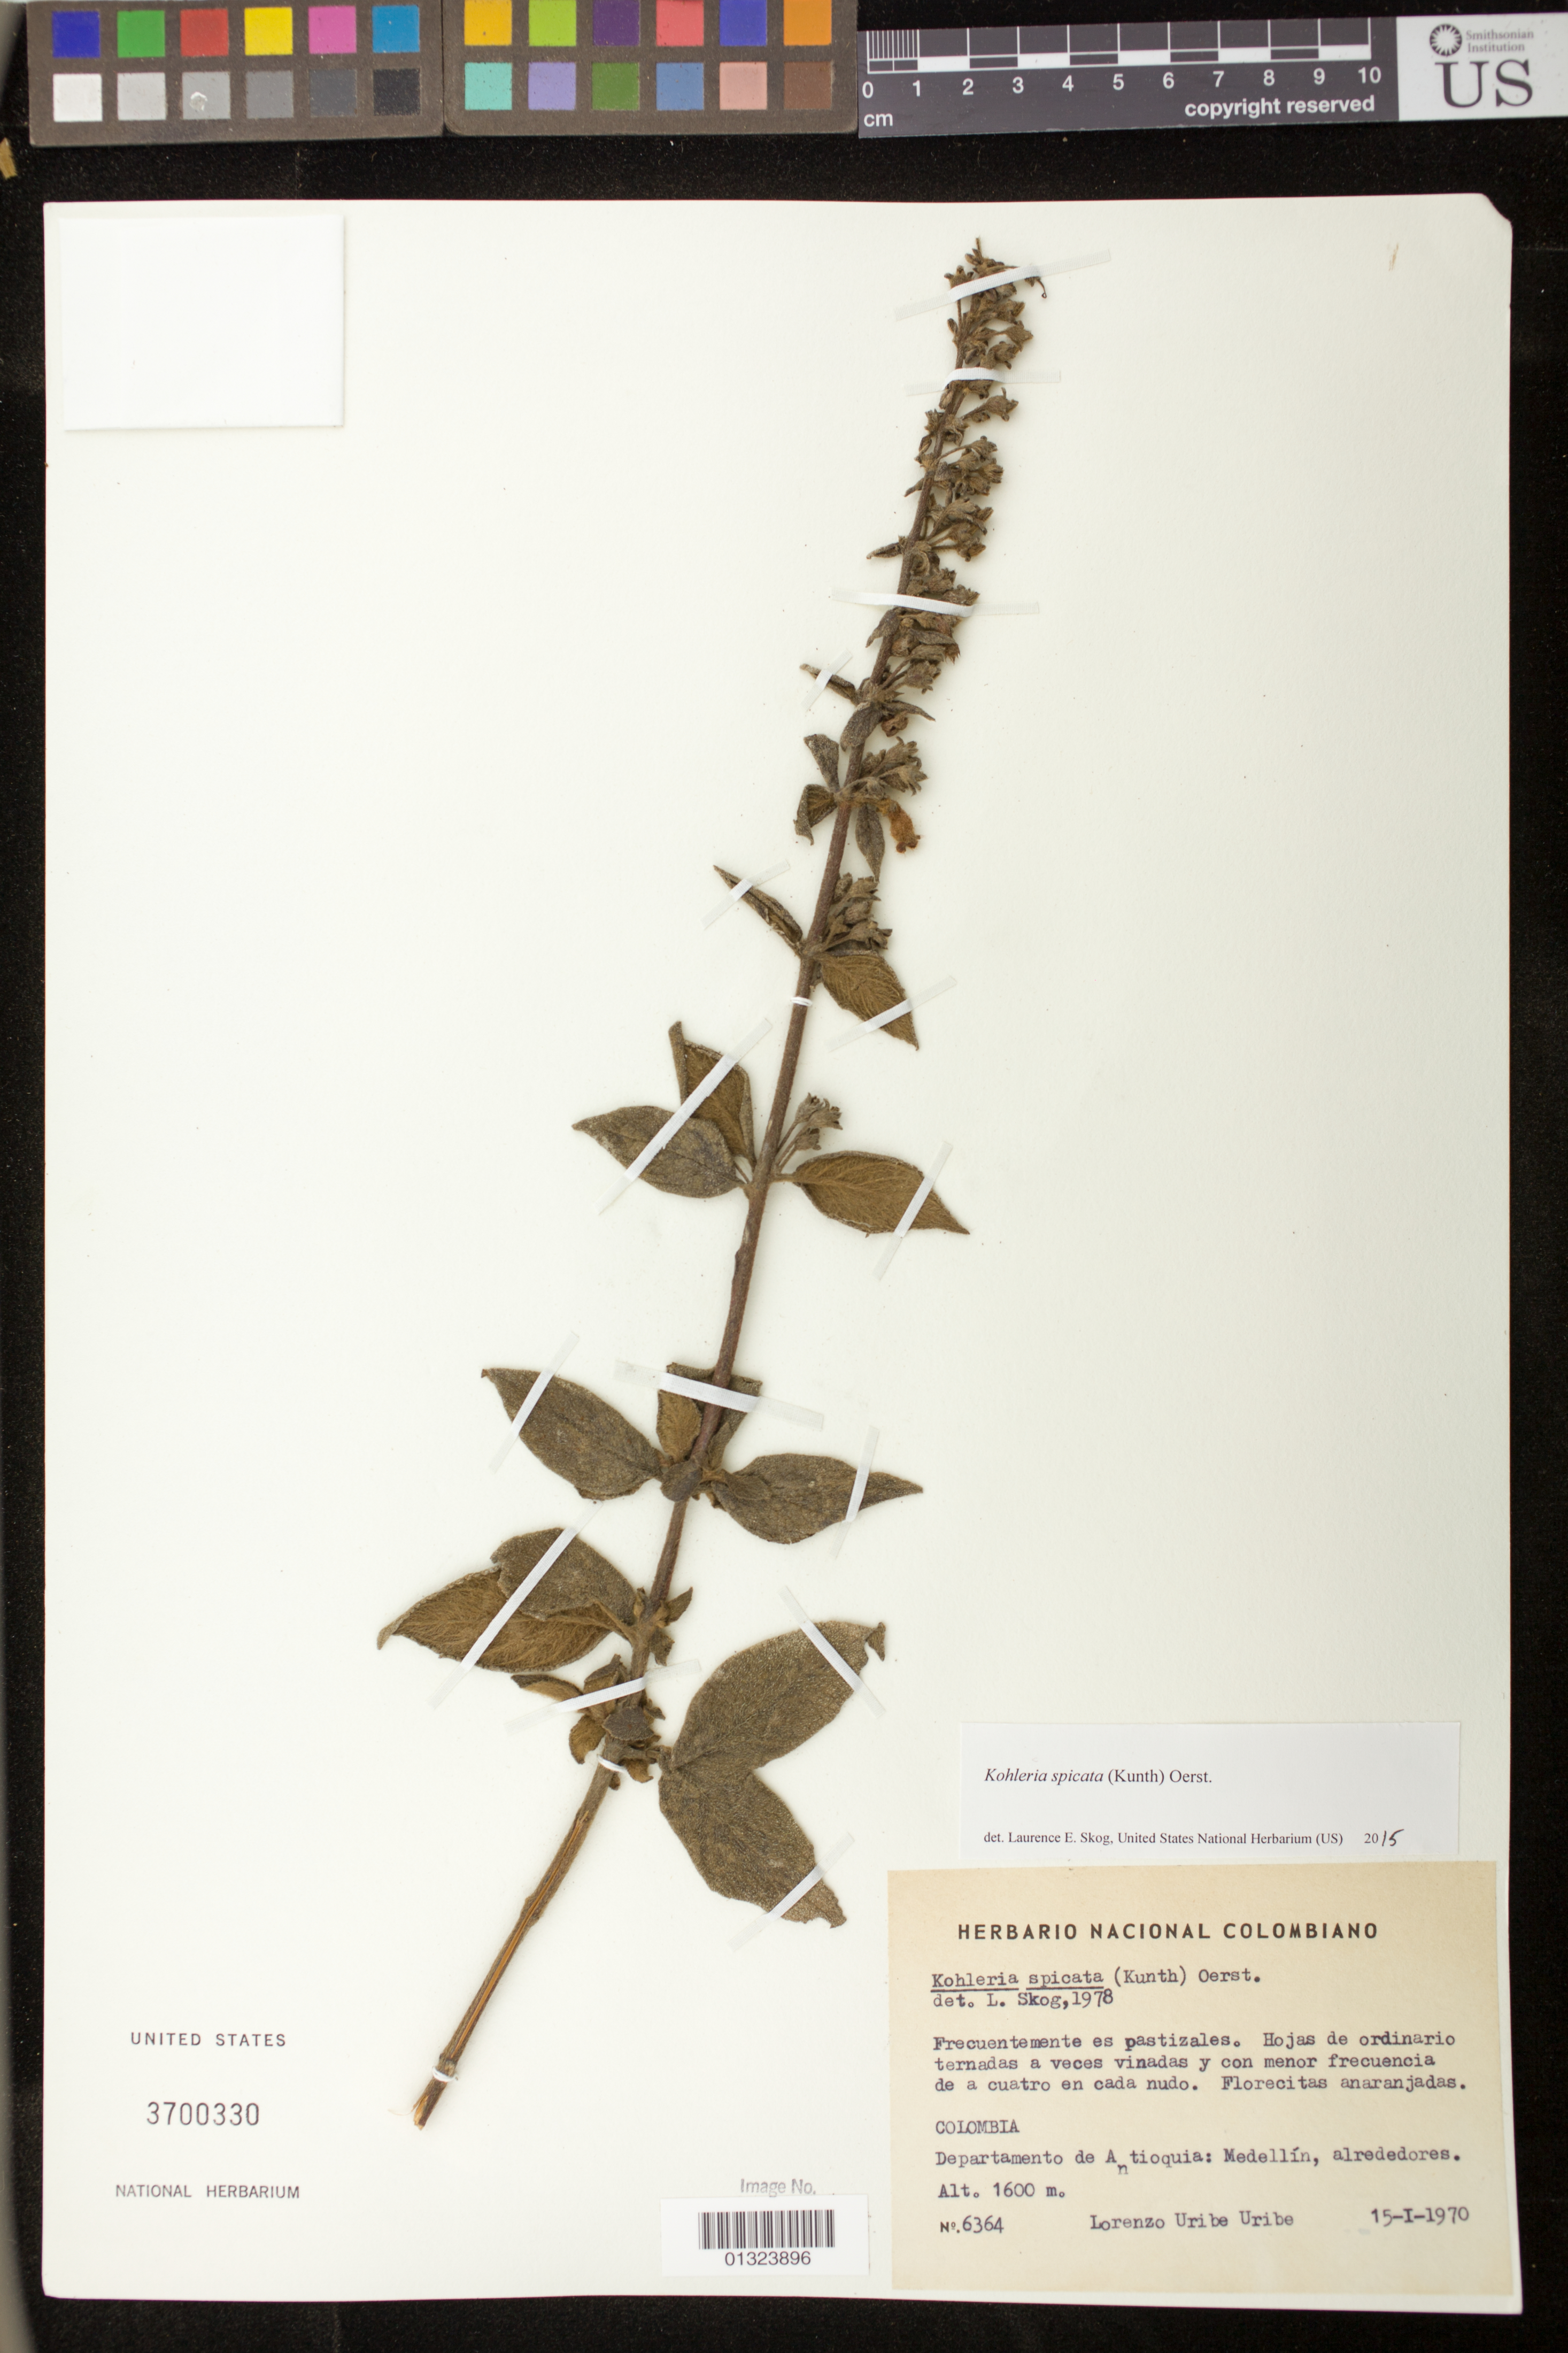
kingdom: Plantae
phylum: Tracheophyta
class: Magnoliopsida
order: Lamiales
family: Gesneriaceae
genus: Kohleria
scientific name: Kohleria spicata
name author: (Kunth) Oerst.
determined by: Skog, Laurence E.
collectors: L. Uribe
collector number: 6364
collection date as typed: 15 Jan 1970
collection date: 1970-01-15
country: Colombia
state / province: Antioquia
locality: Medellín, alrededores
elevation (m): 1600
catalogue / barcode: US 3700330